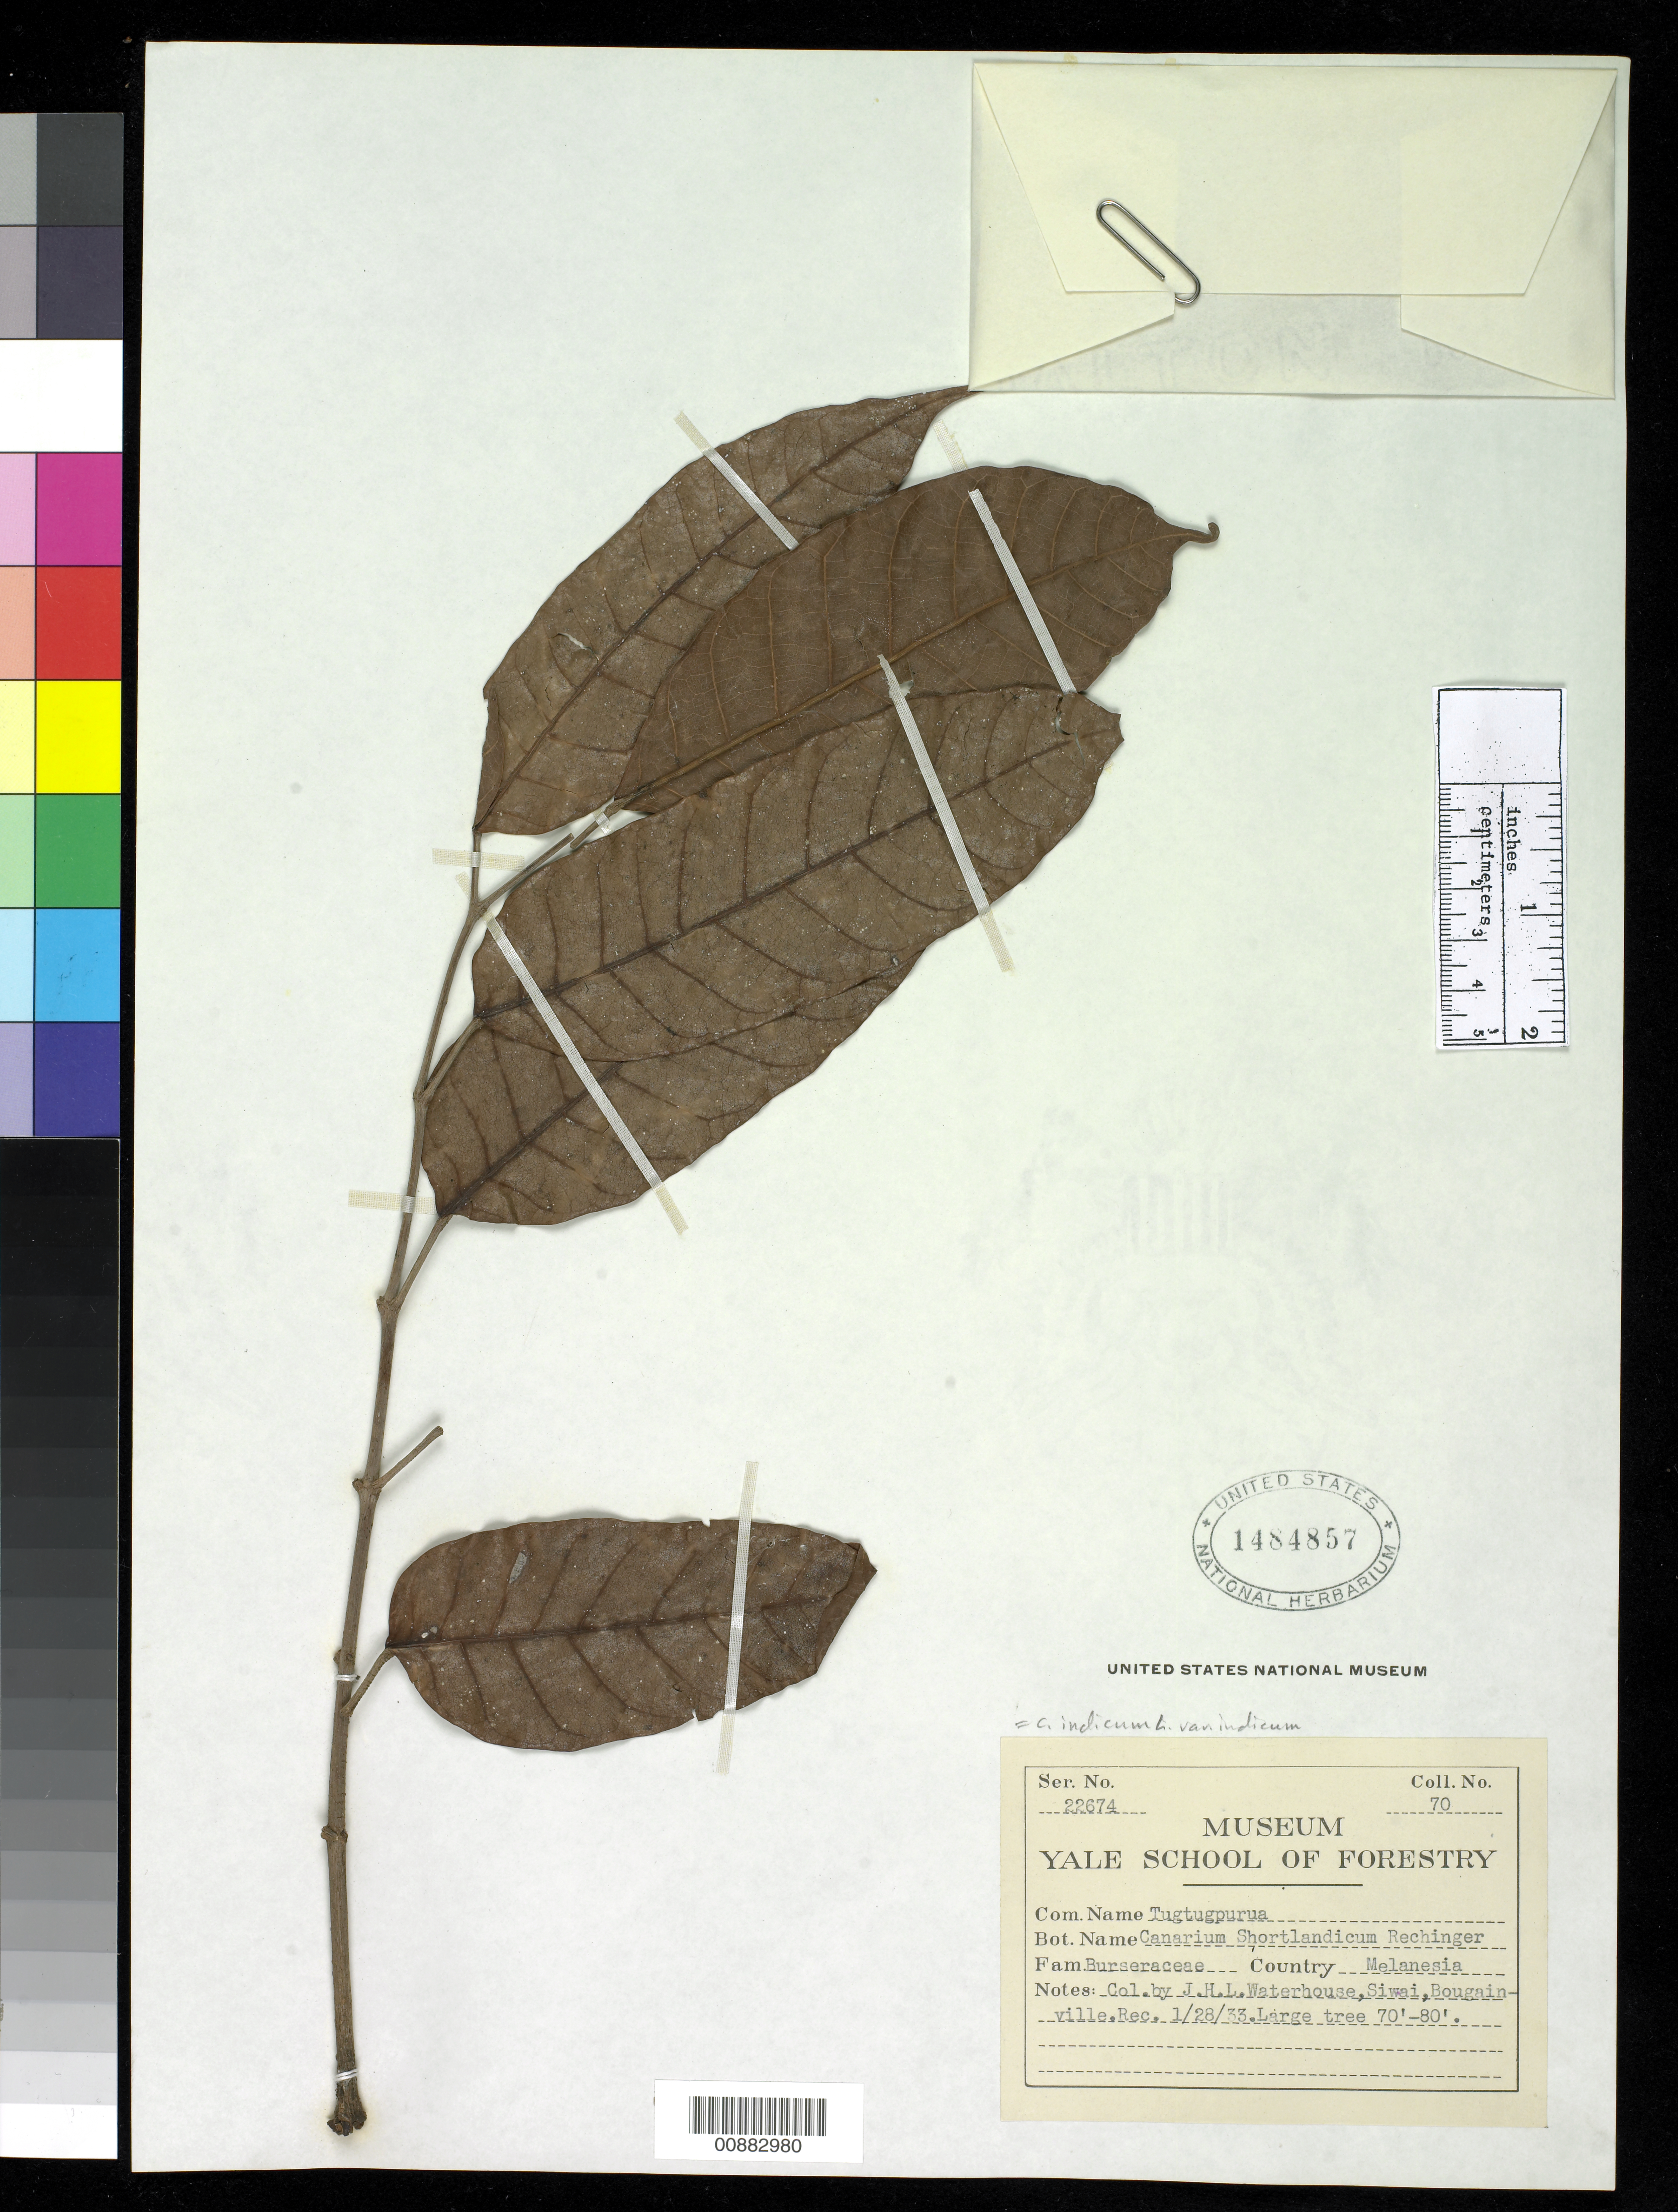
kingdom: Plantae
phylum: Tracheophyta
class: Magnoliopsida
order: Sapindales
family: Burseraceae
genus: Canarium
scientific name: Canarium shortlandicum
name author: Rech.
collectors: J. Waterhouse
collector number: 70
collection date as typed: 28 Jan 1933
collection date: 1933-01-28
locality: Melanesia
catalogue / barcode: US 1484857